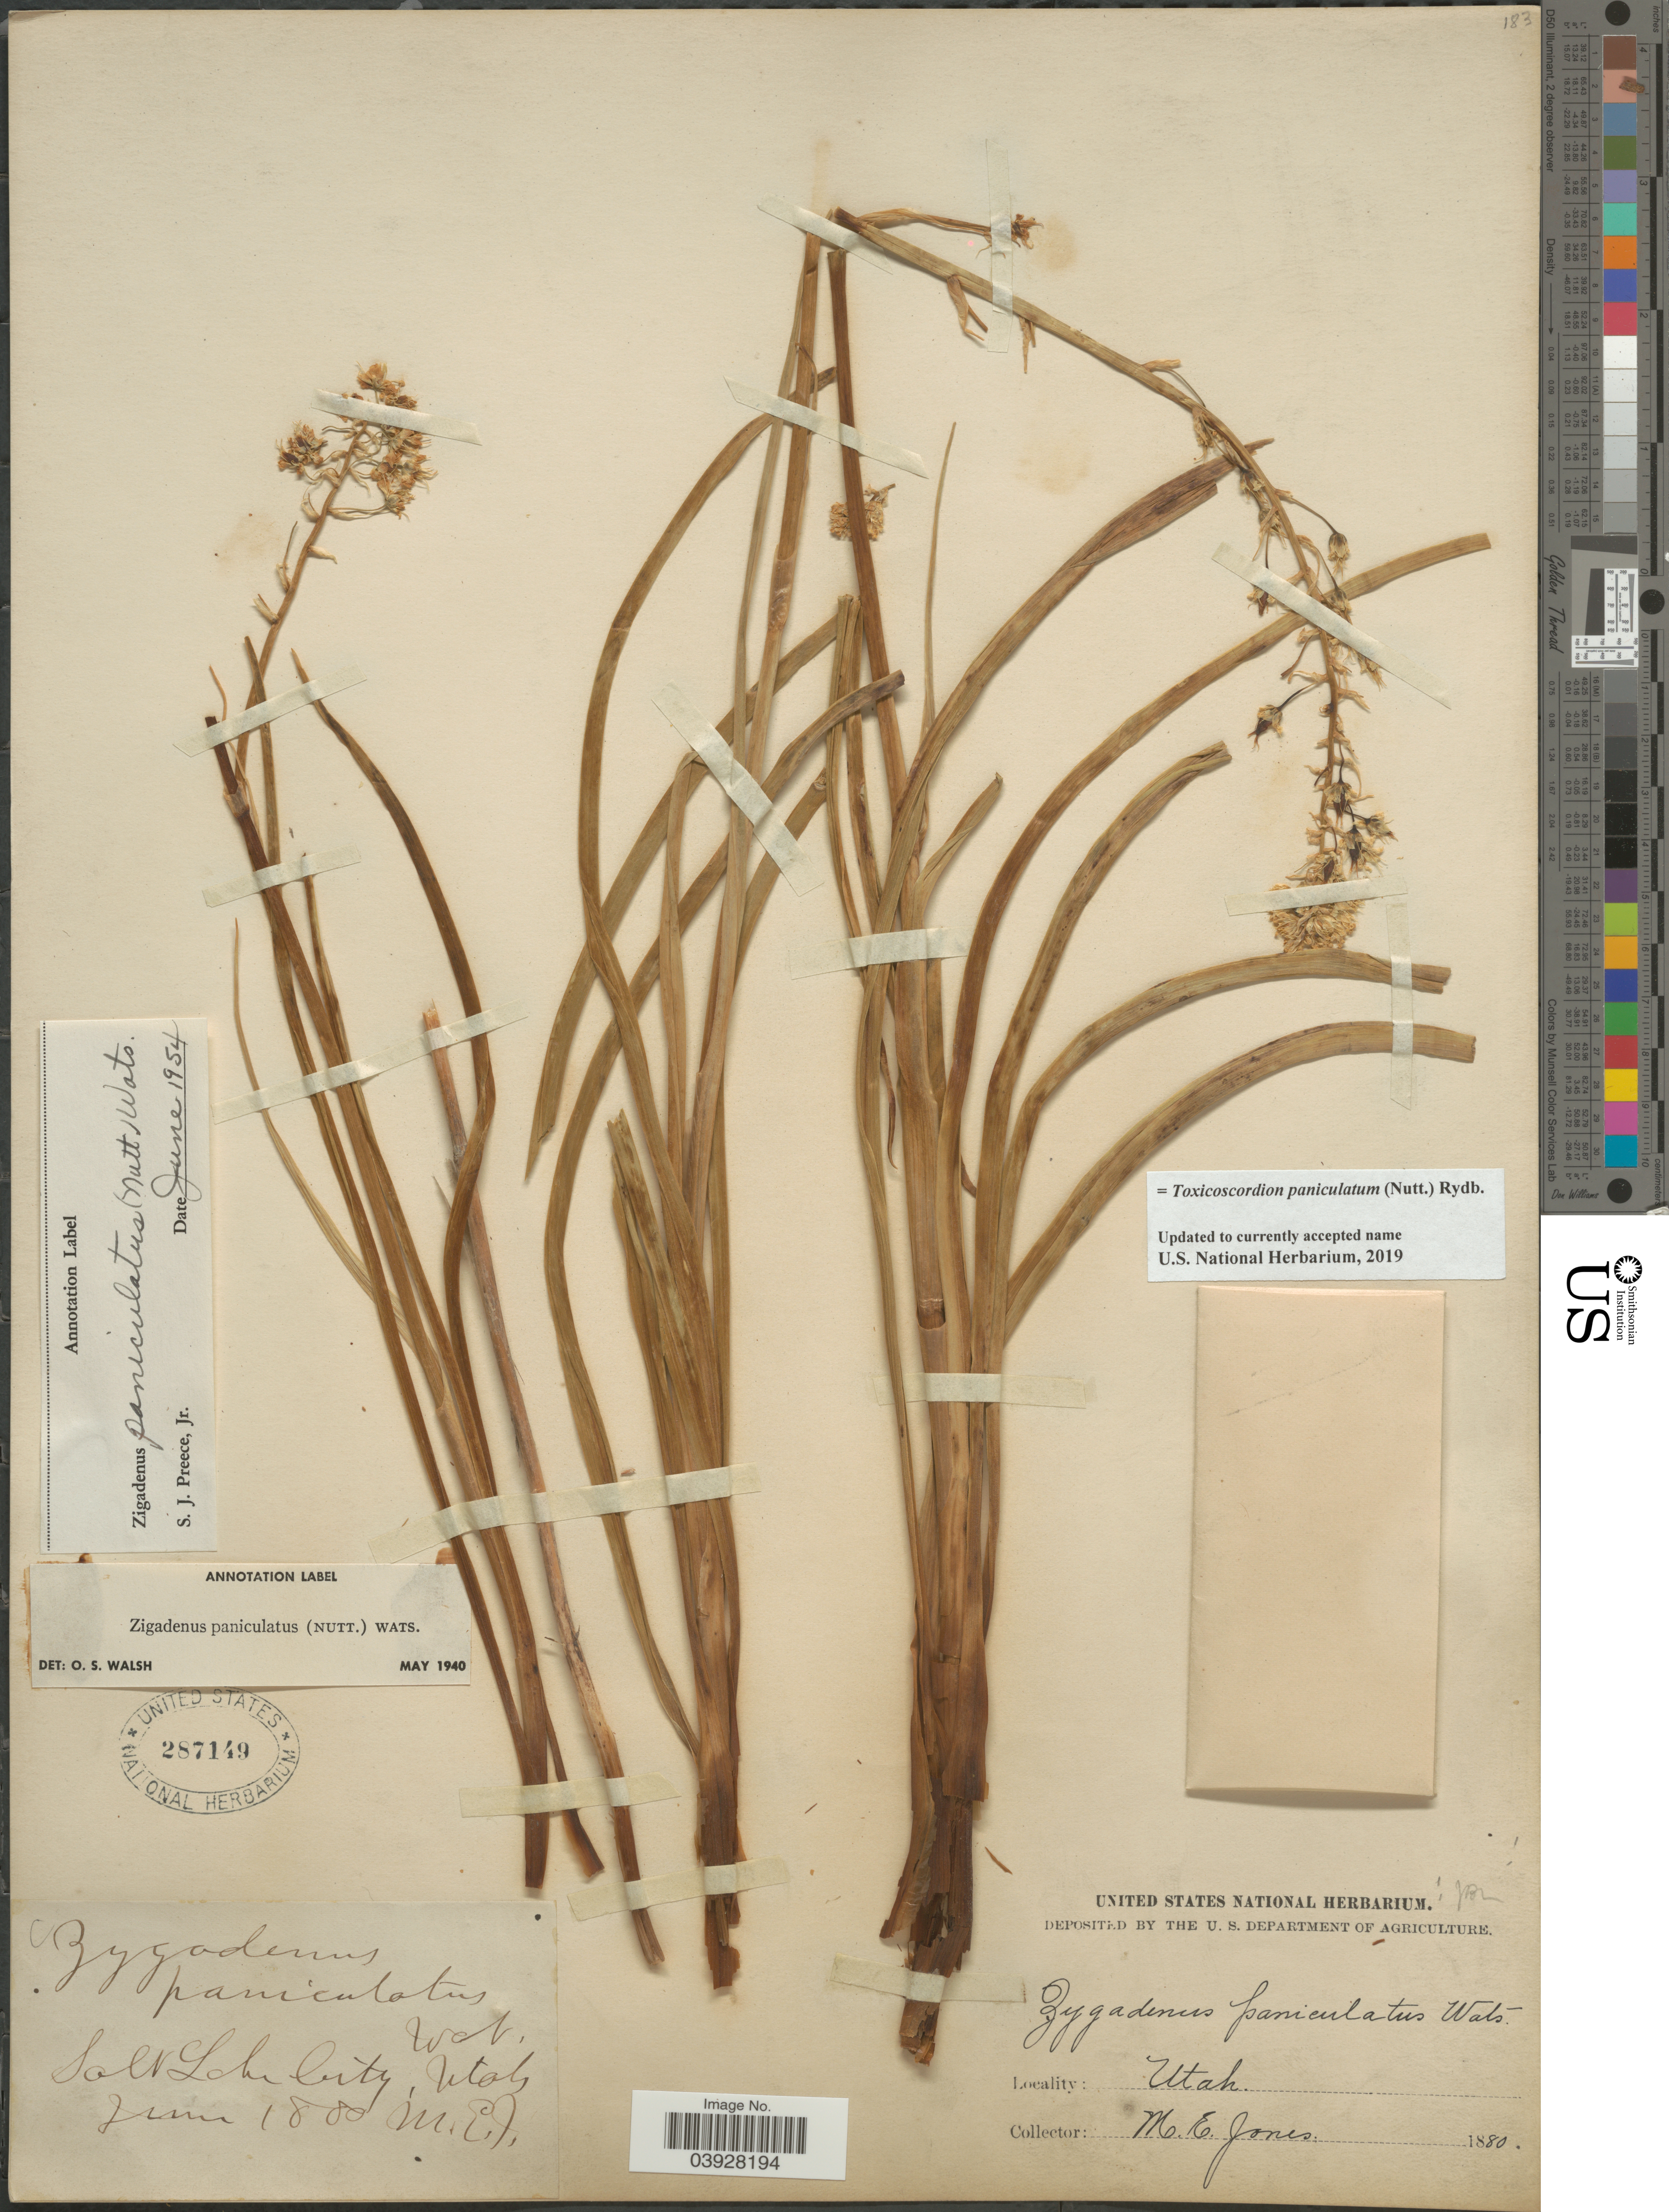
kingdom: Plantae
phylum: Tracheophyta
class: Liliopsida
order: Liliales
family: Melanthiaceae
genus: Toxicoscordion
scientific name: Toxicoscordion paniculatum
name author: (Nutt.) Rydb.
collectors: M. E. Jones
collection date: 1880-06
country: United States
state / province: Utah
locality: Salt Lake City.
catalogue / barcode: US 287149